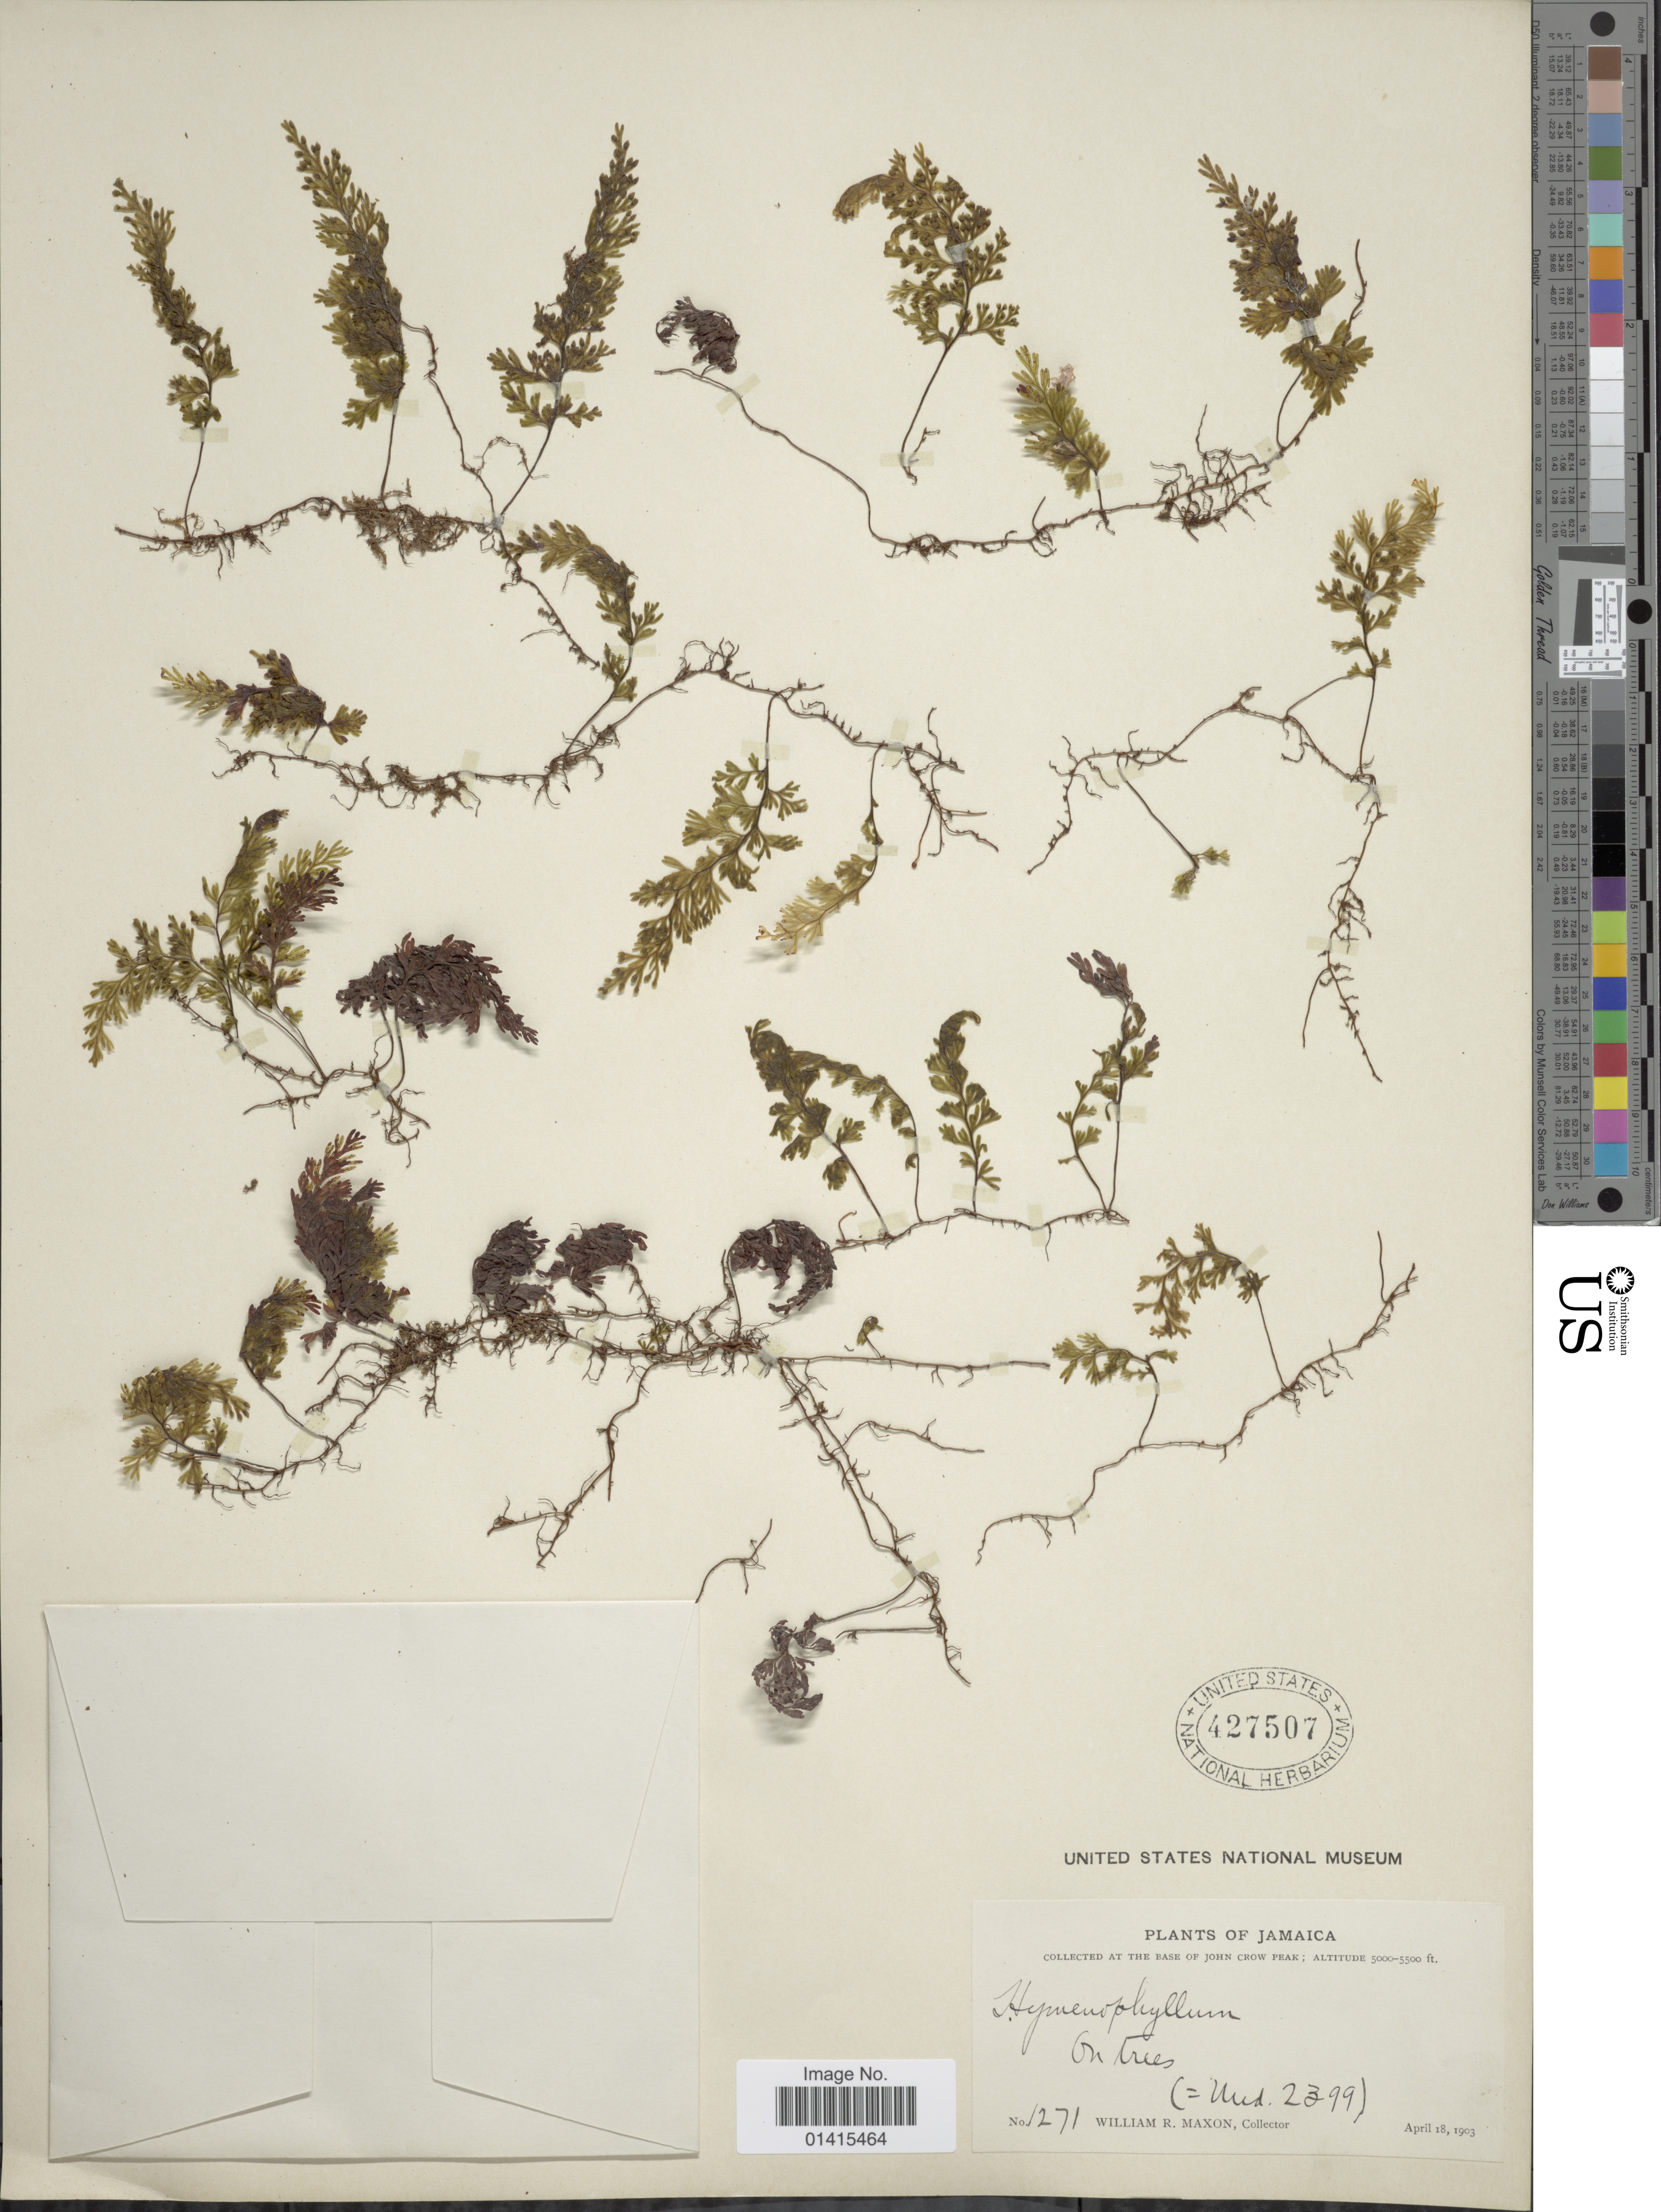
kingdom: Plantae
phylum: Tracheophyta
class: Polypodiopsida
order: Hymenophyllales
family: Hymenophyllaceae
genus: Hymenophyllum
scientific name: Hymenophyllum polyanthos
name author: (Sw.) Sw.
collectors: W. R. Maxon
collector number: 1271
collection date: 1903-04-18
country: Jamaica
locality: At the base of John Crow Peak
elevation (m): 1524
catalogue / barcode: US 427507